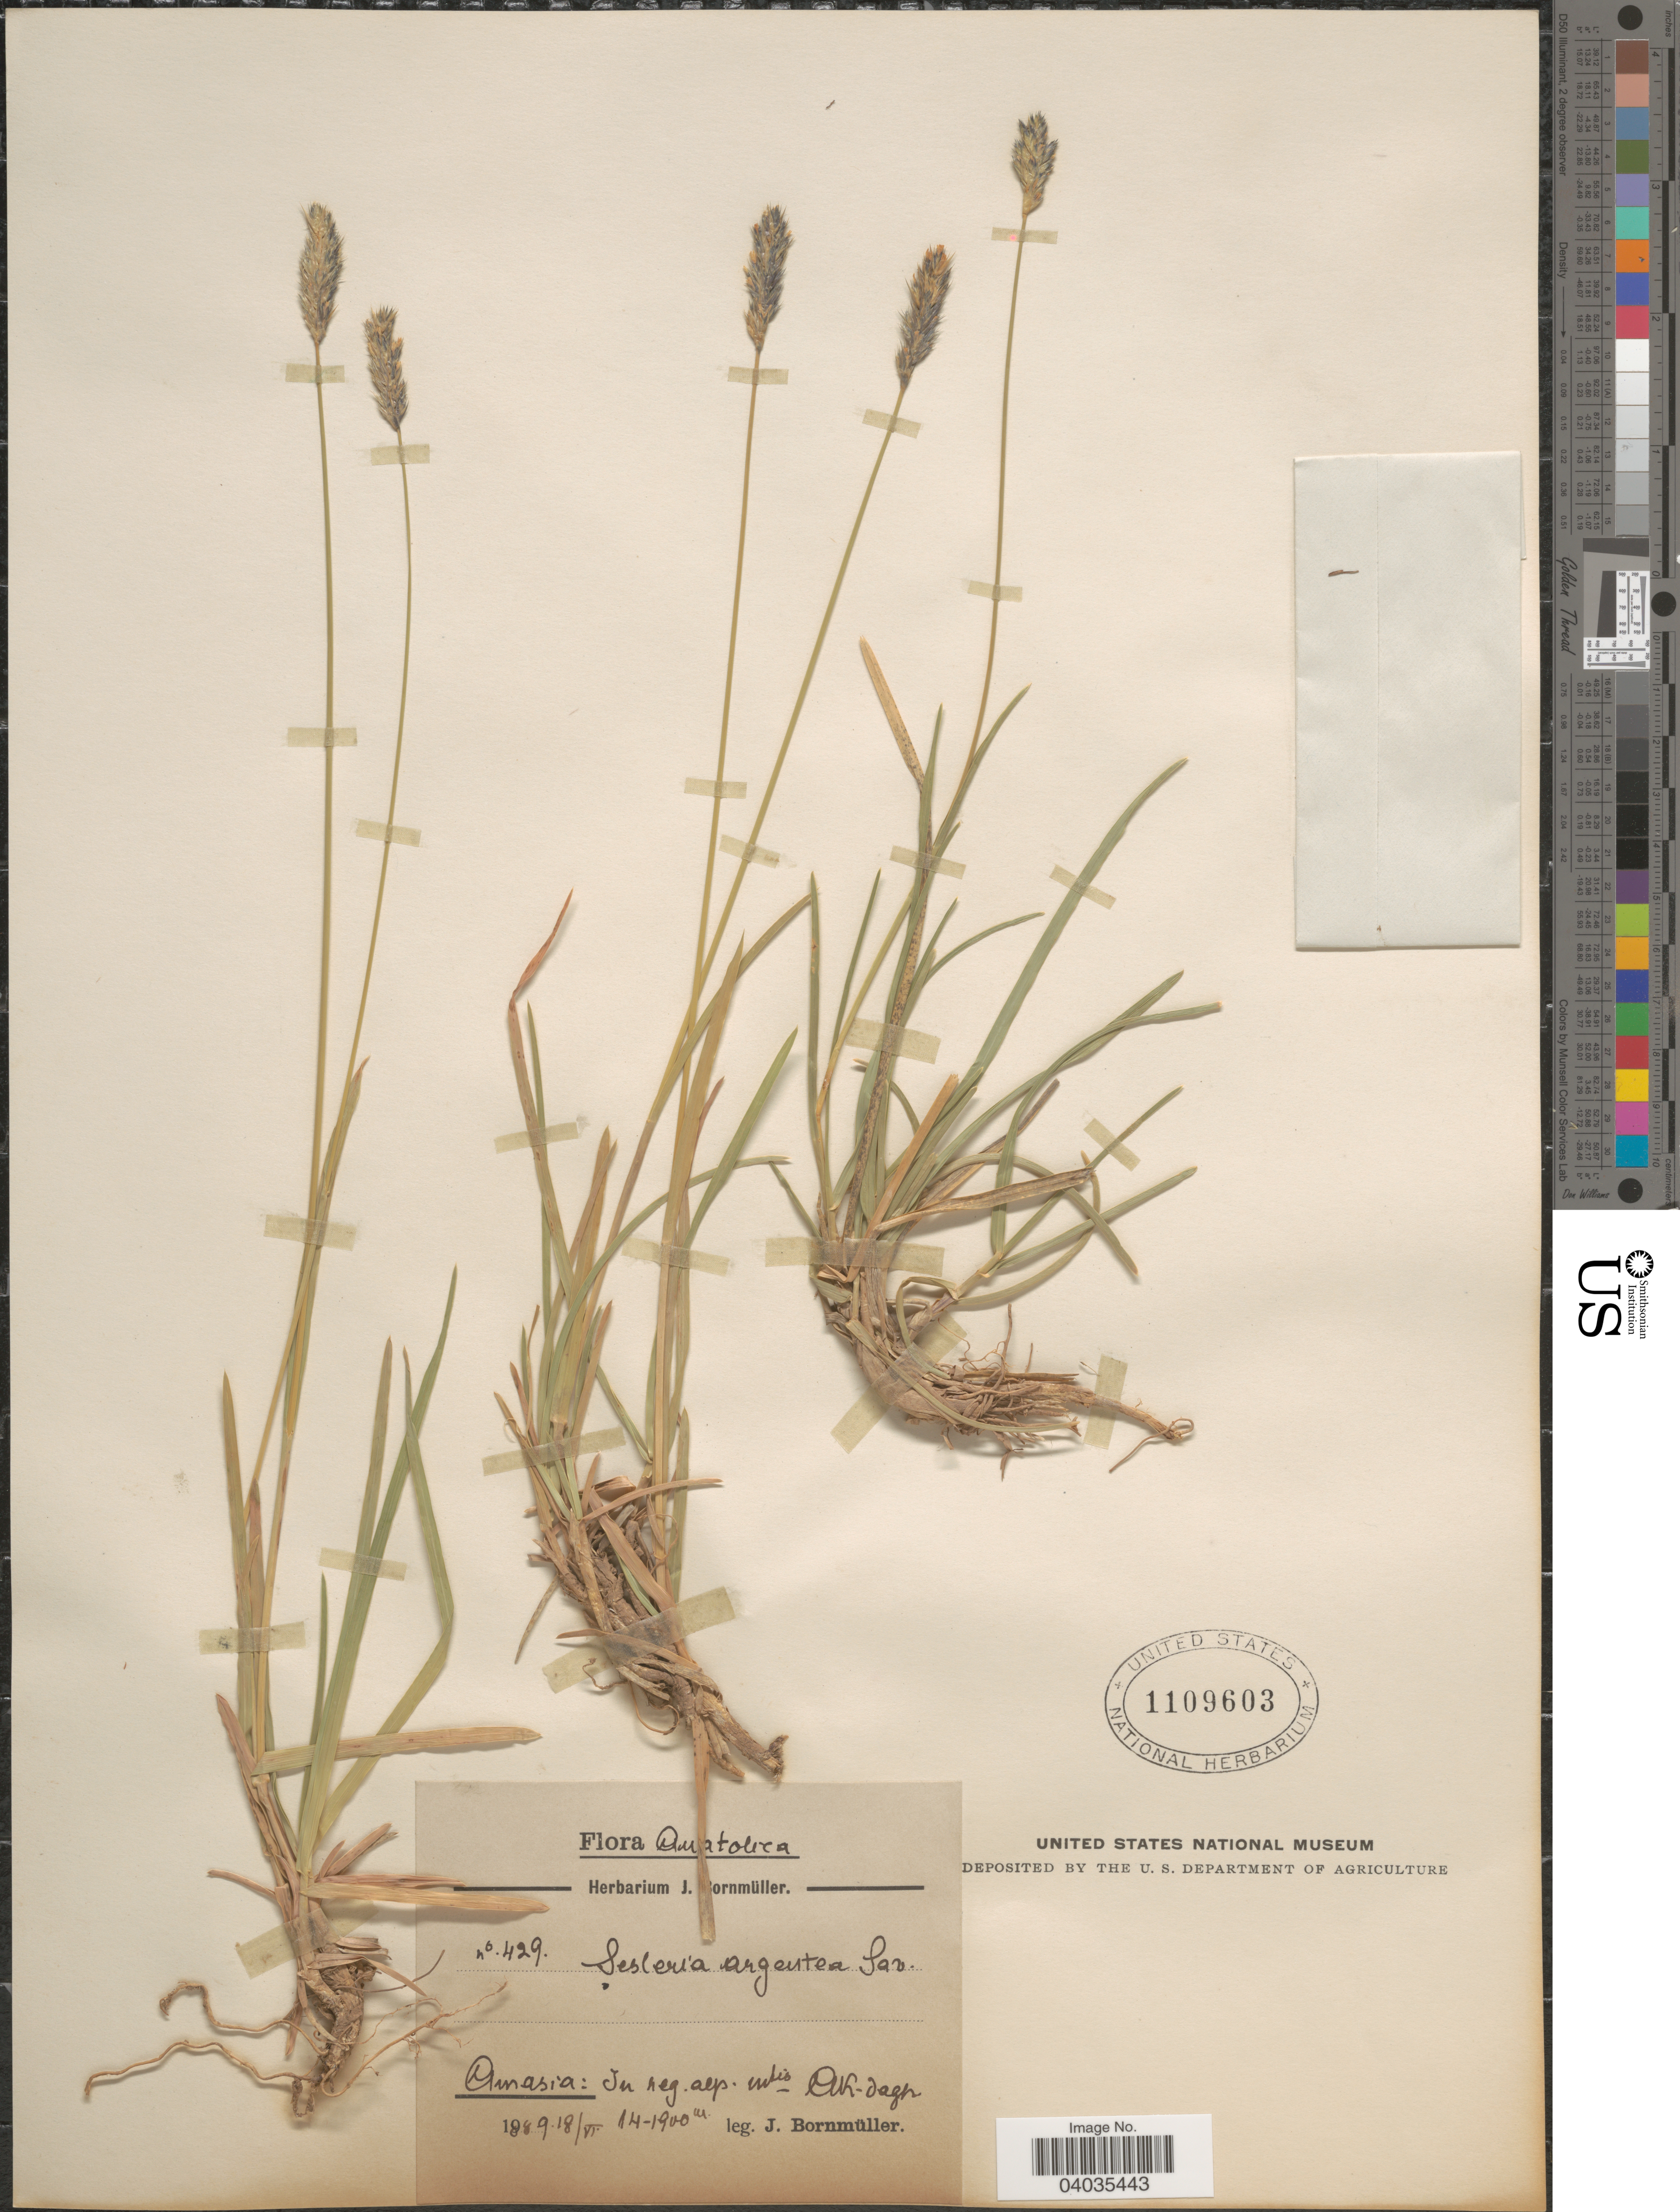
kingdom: Plantae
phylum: Tracheophyta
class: Liliopsida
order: Poales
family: Poaceae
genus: Sesleria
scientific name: Sesleria argentea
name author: (Savi) Savi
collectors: J. Bornmüller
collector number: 429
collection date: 1889-06-18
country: Turkey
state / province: Amasya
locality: Anatolica. Amasia: In reg. alp. mtis Ak-dagh.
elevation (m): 1400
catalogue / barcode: US 1109603